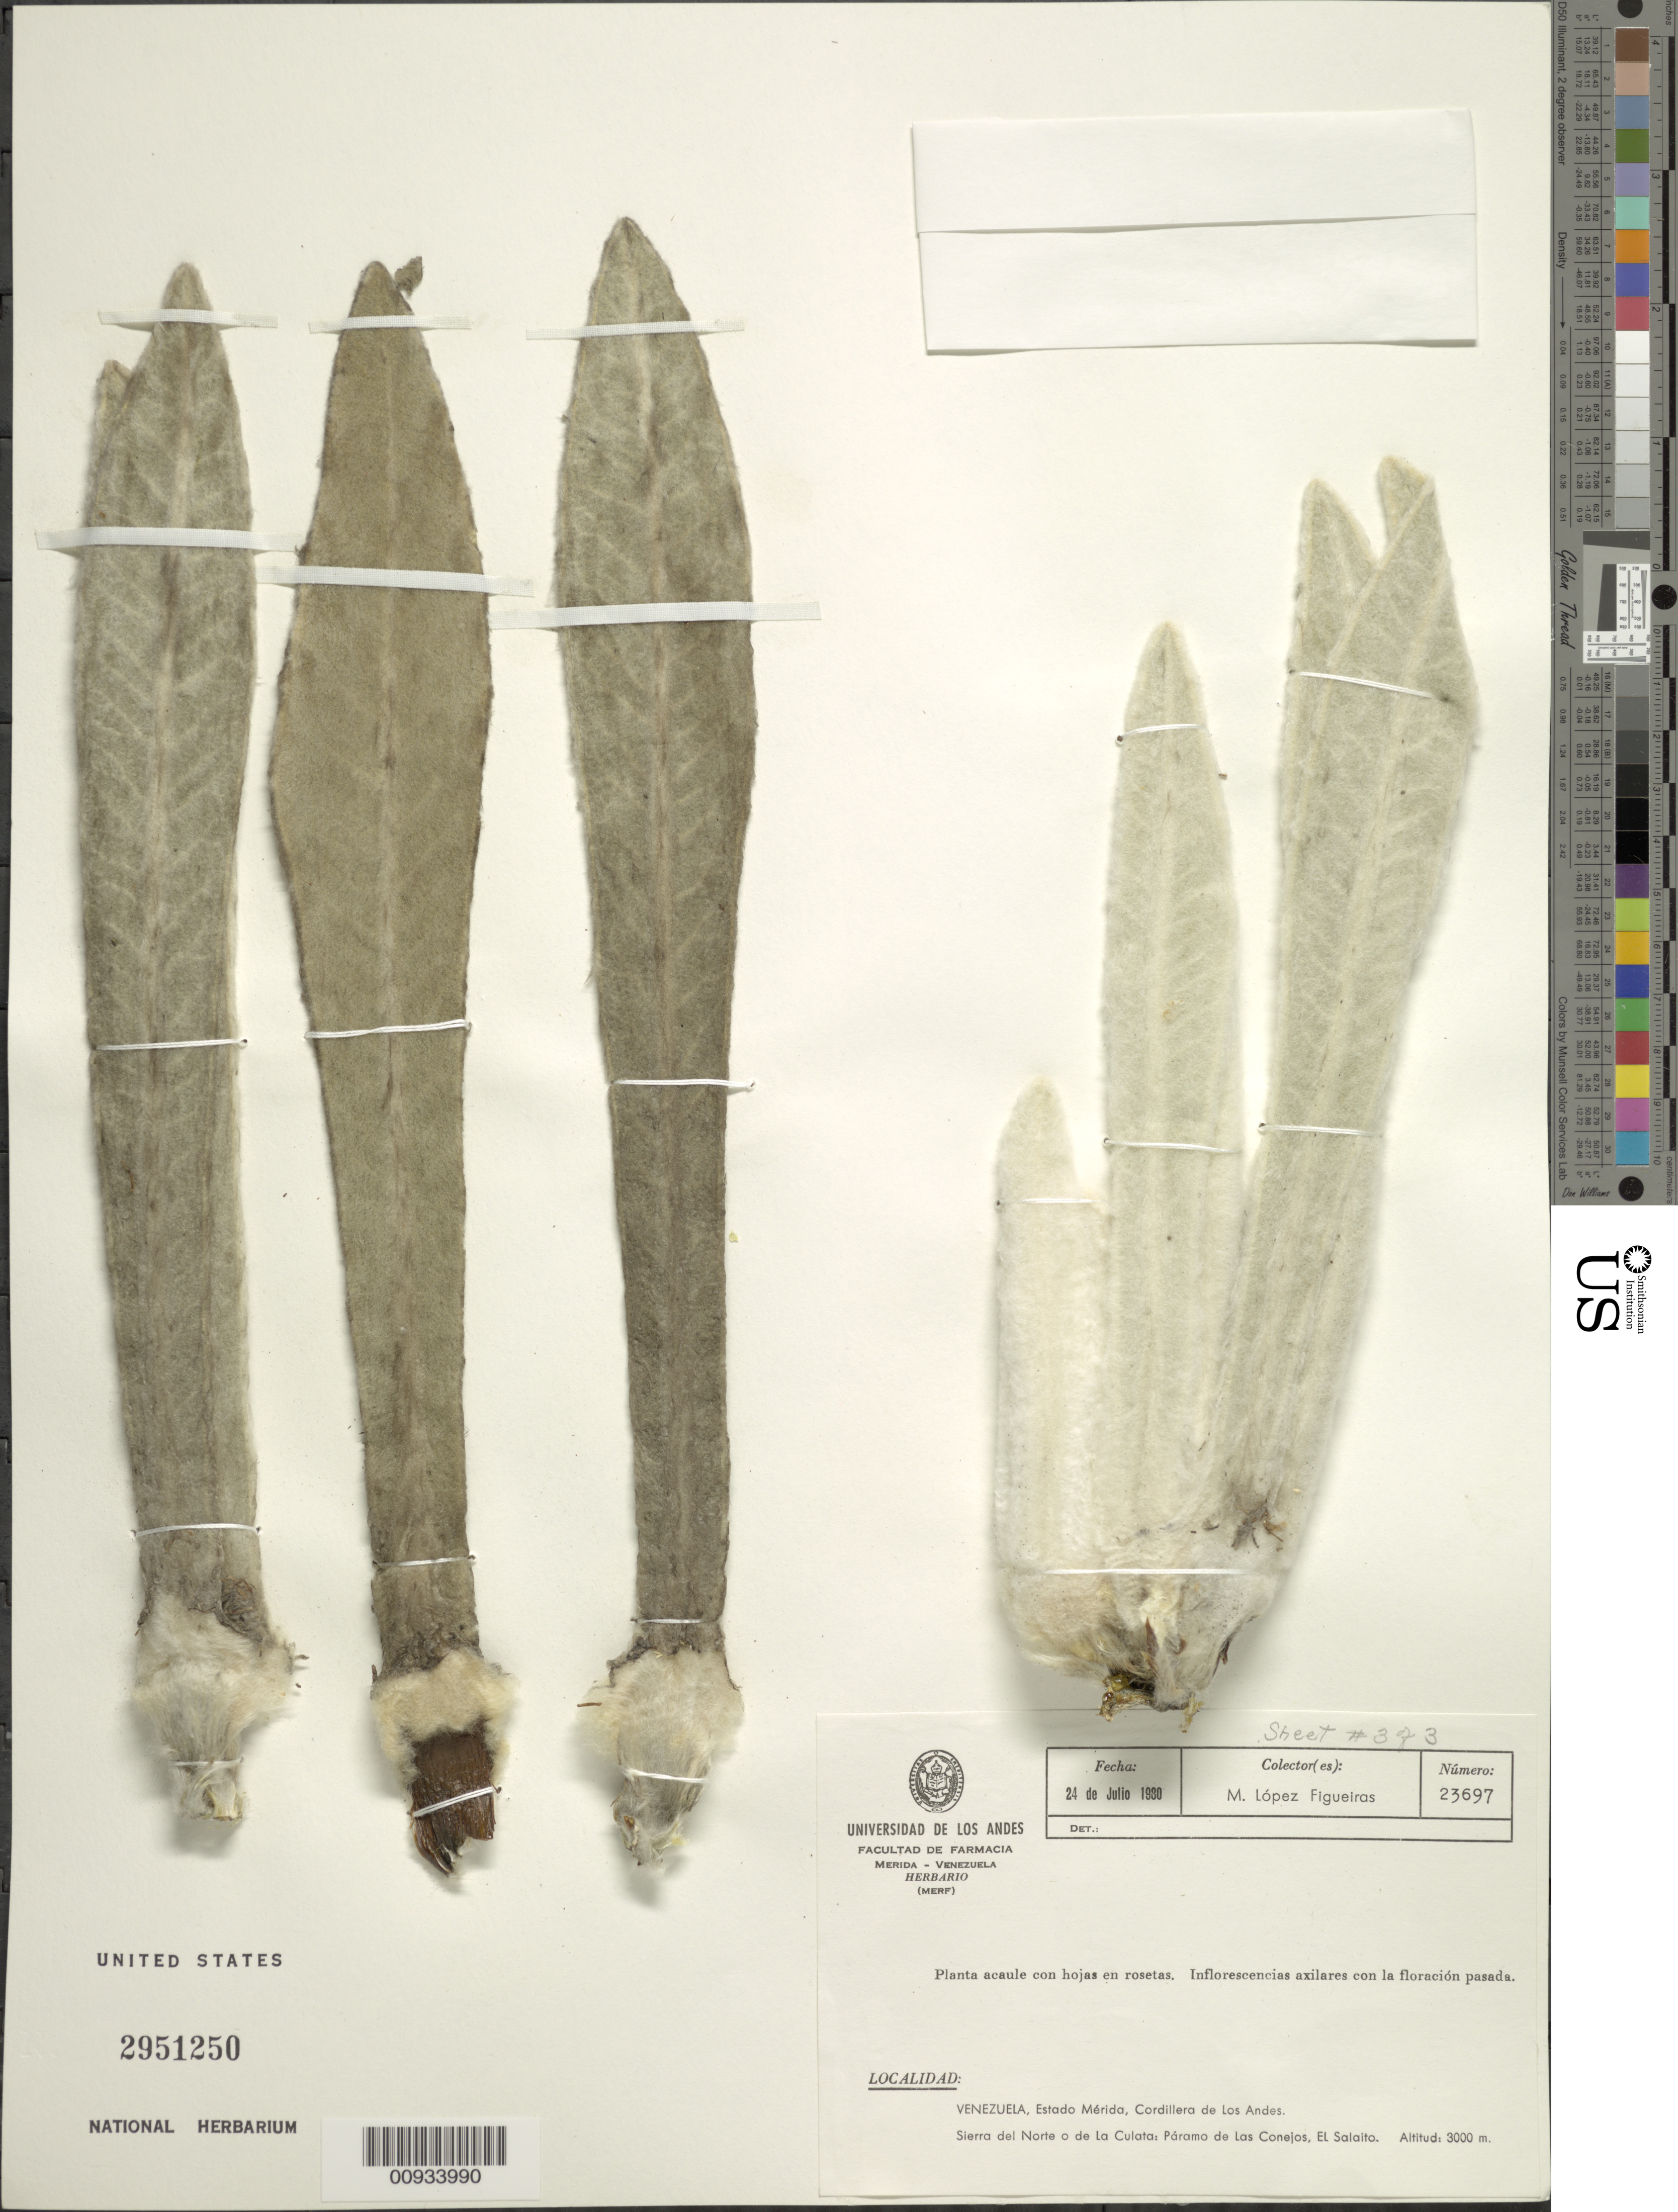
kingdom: Plantae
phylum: Tracheophyta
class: Magnoliopsida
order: Asterales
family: Asteraceae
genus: Espeletia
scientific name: Espeletia schultzii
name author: Wedd.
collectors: M. López Figueiras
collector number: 23697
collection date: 1980-07-24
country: Venezuela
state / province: Mérida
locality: Cordillera de Los Andes, Sierra del Norte o de La Culata, Paramo de Las Conejos, El Salaito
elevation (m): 3000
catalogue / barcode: US 2951250